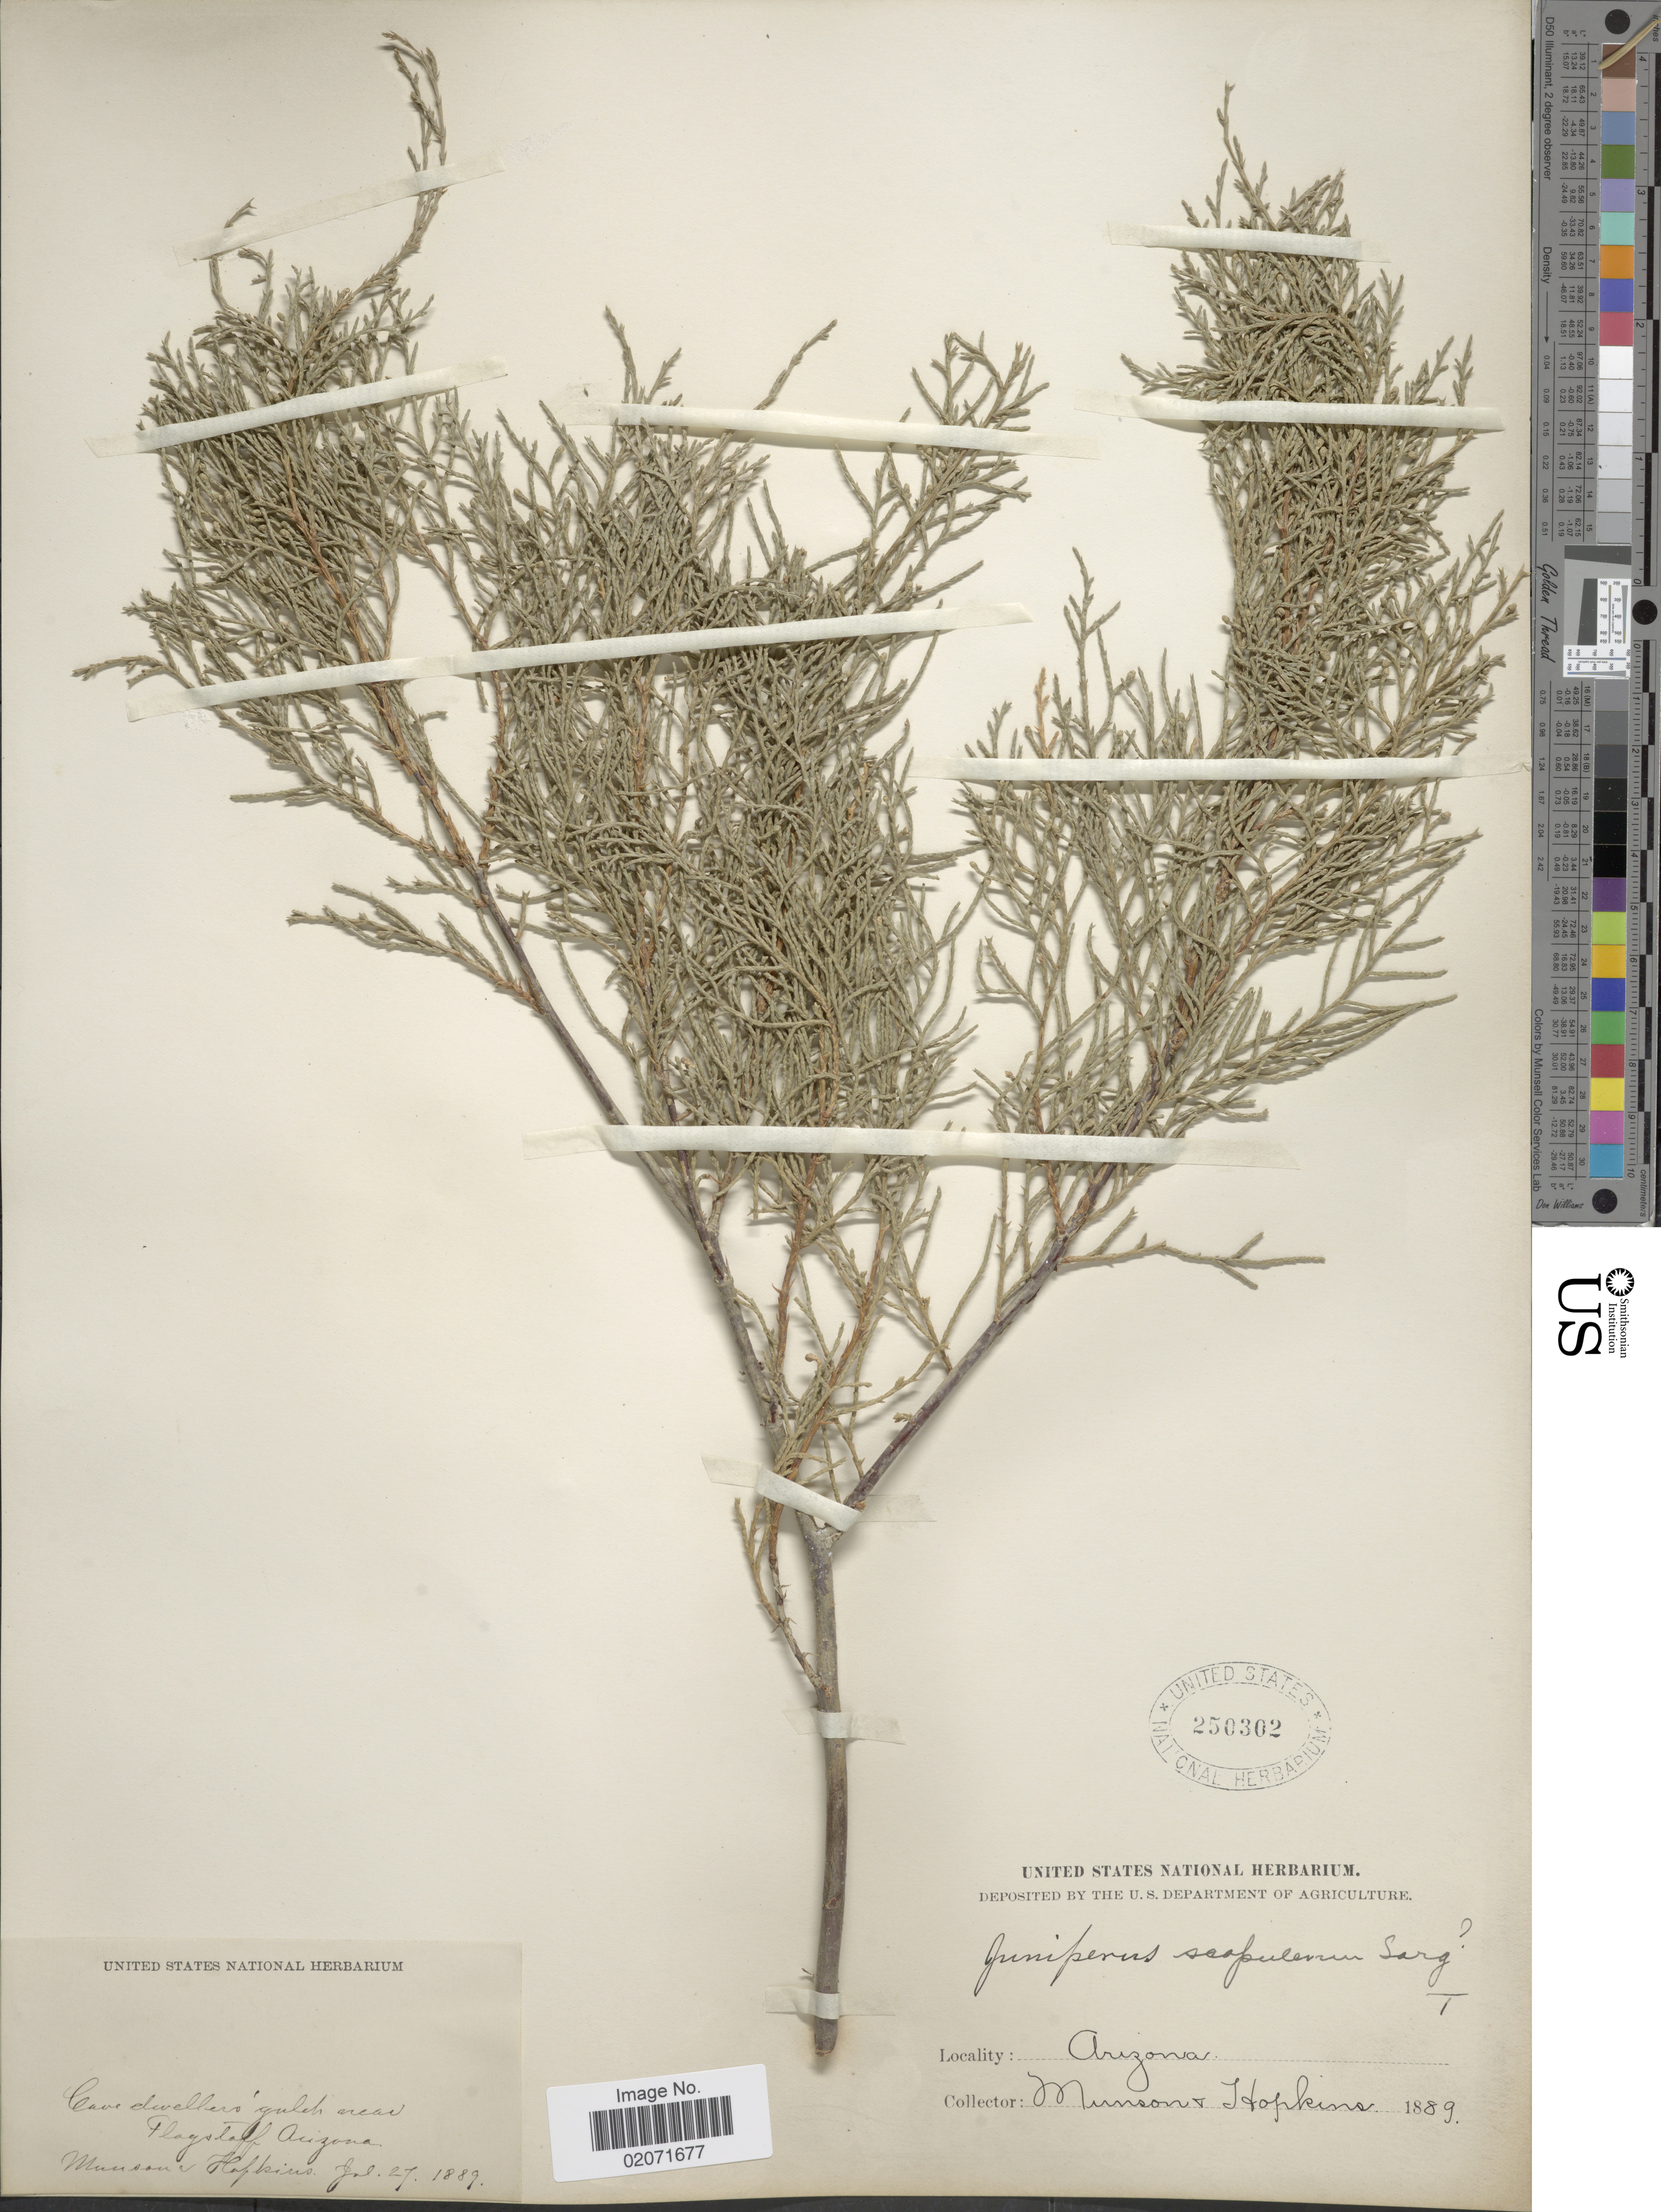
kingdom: Plantae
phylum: Tracheophyta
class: Pinopsida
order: Pinales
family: Cupressaceae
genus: Juniperus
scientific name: Juniperus scopulorum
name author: Sarg.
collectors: -. Munson & -. Hopkins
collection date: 1889-07-27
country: United States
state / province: Arizona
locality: Cave dwellers gulch area, Flagstaff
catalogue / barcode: US 250302